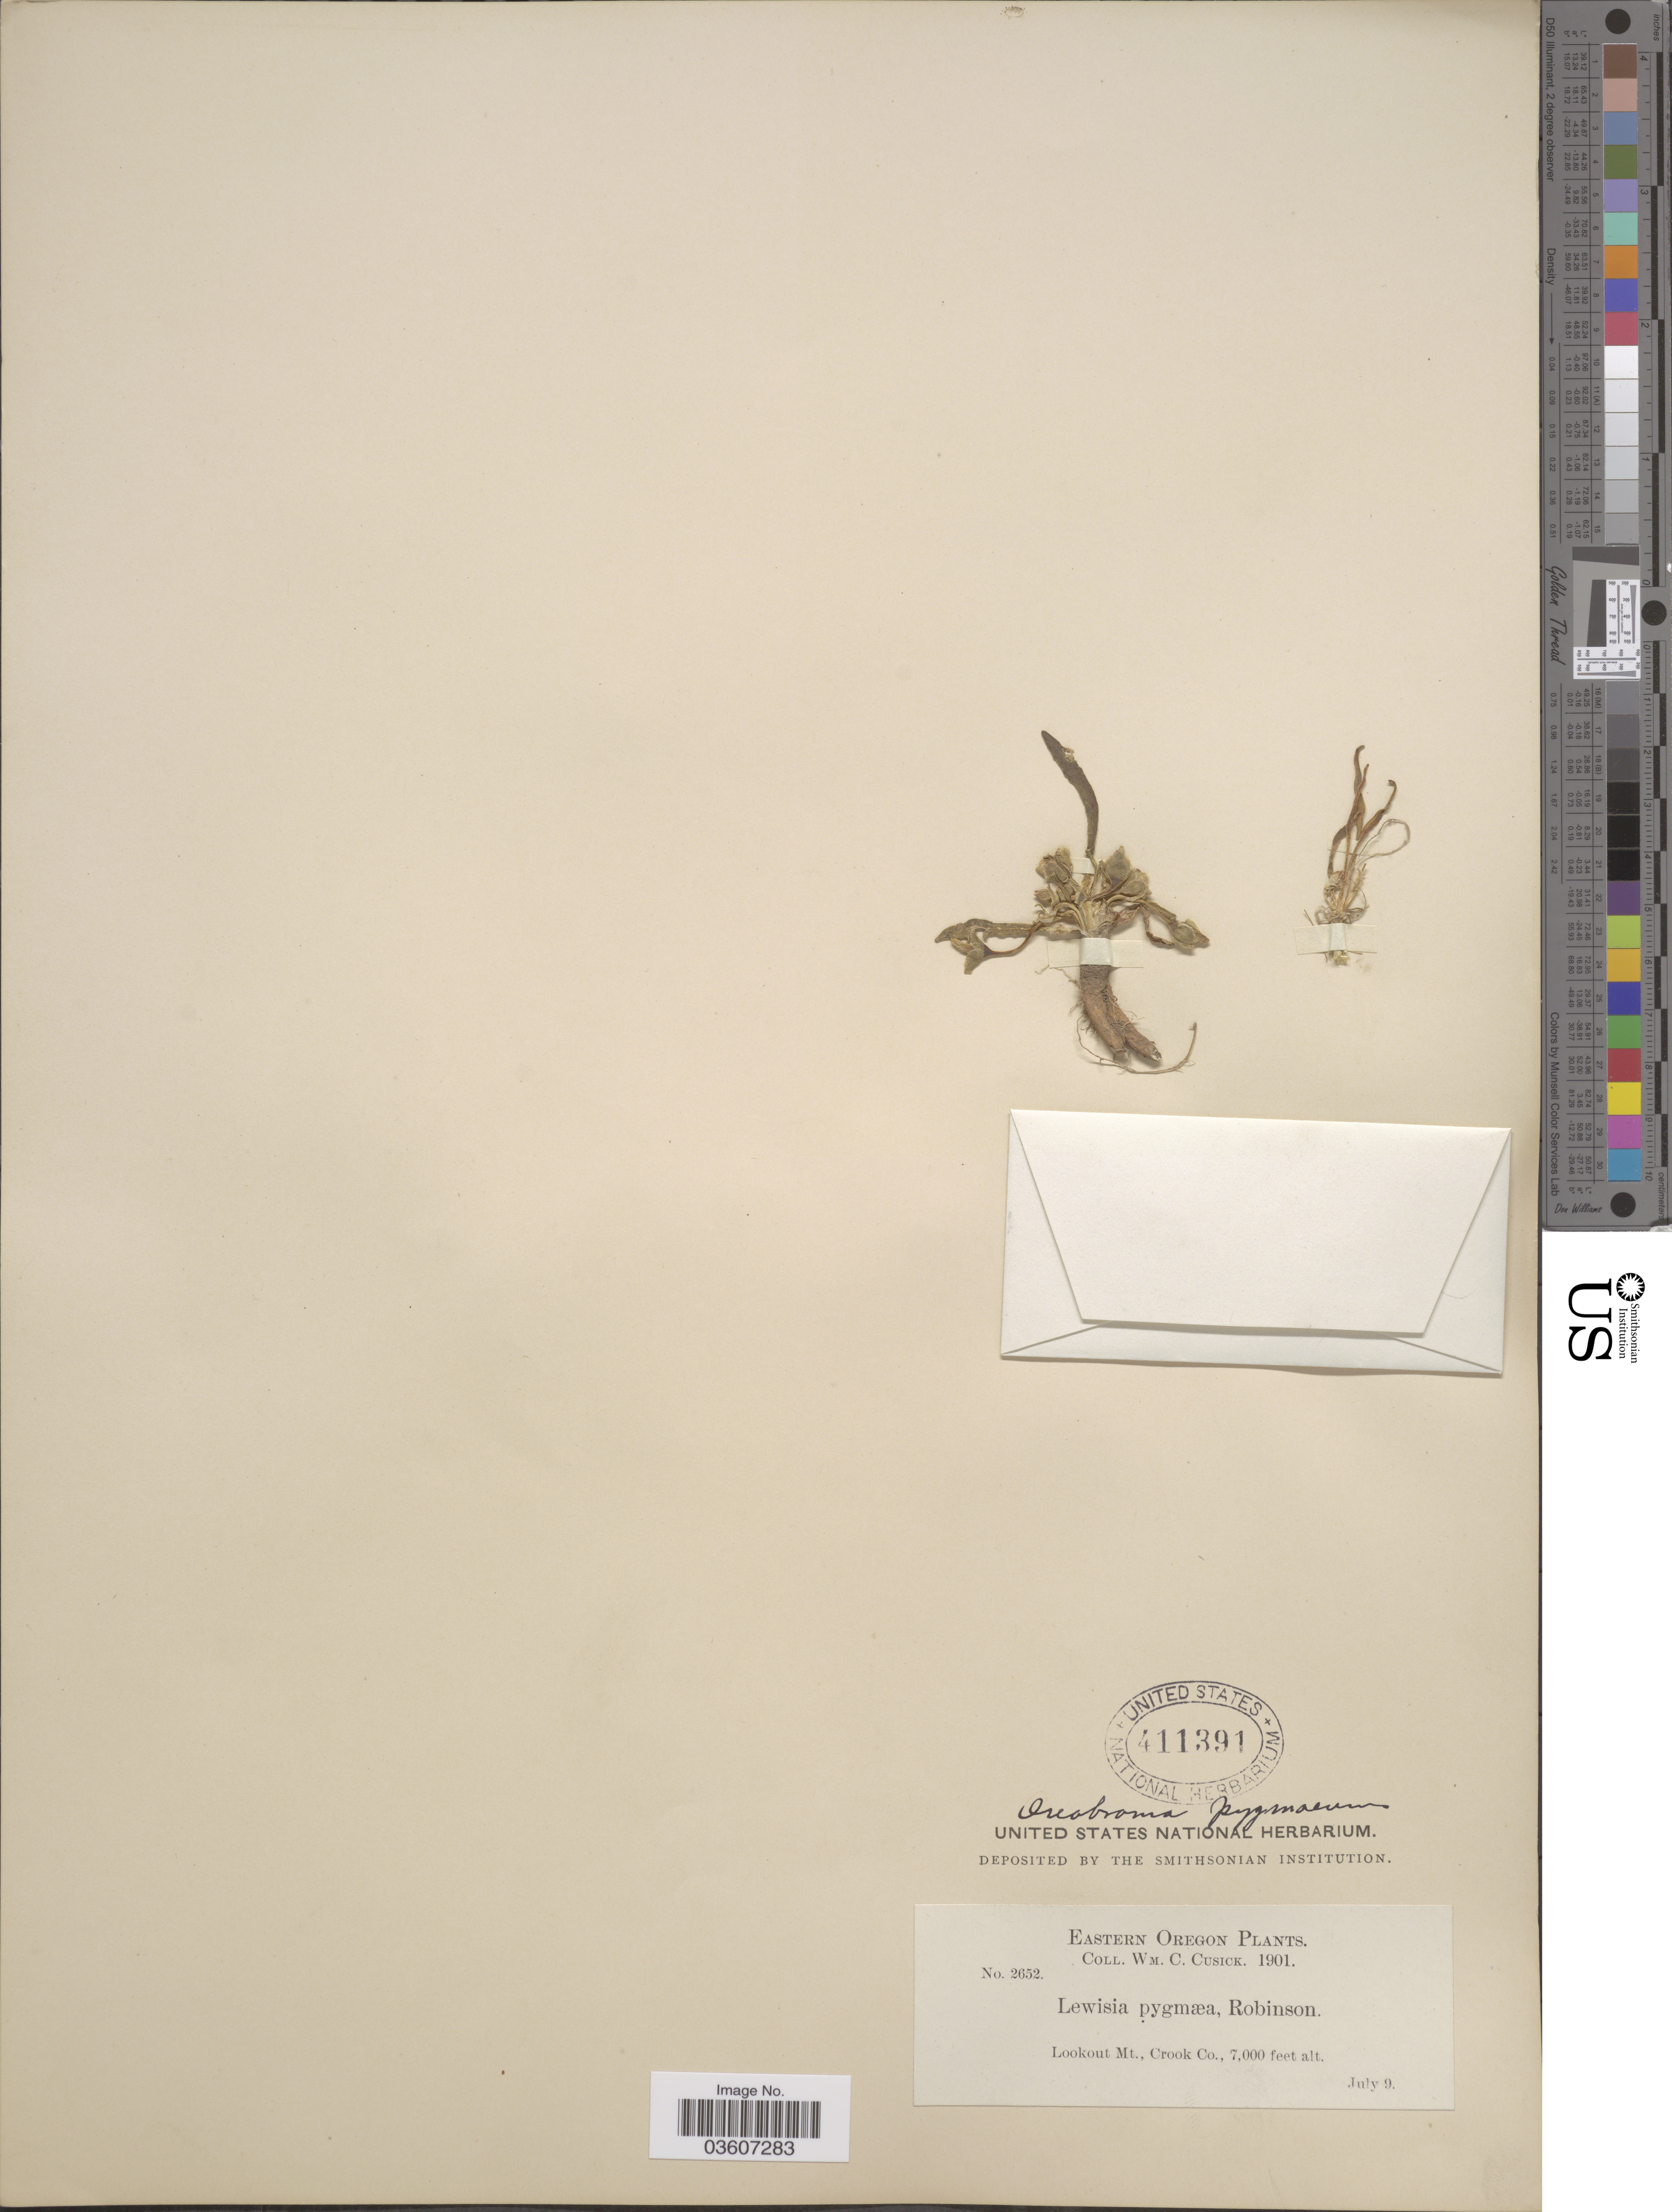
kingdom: Plantae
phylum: Tracheophyta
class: Magnoliopsida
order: Caryophyllales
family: Montiaceae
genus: Lewisia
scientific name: Lewisia pygmaea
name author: (A. Gray) B.L. Rob.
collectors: W. C. Cusick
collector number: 2652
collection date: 1901-07-09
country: United States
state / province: Oregon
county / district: Crook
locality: Eastern Oregon. Lookout Mt., Crook Co.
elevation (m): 2134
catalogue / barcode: US 411391